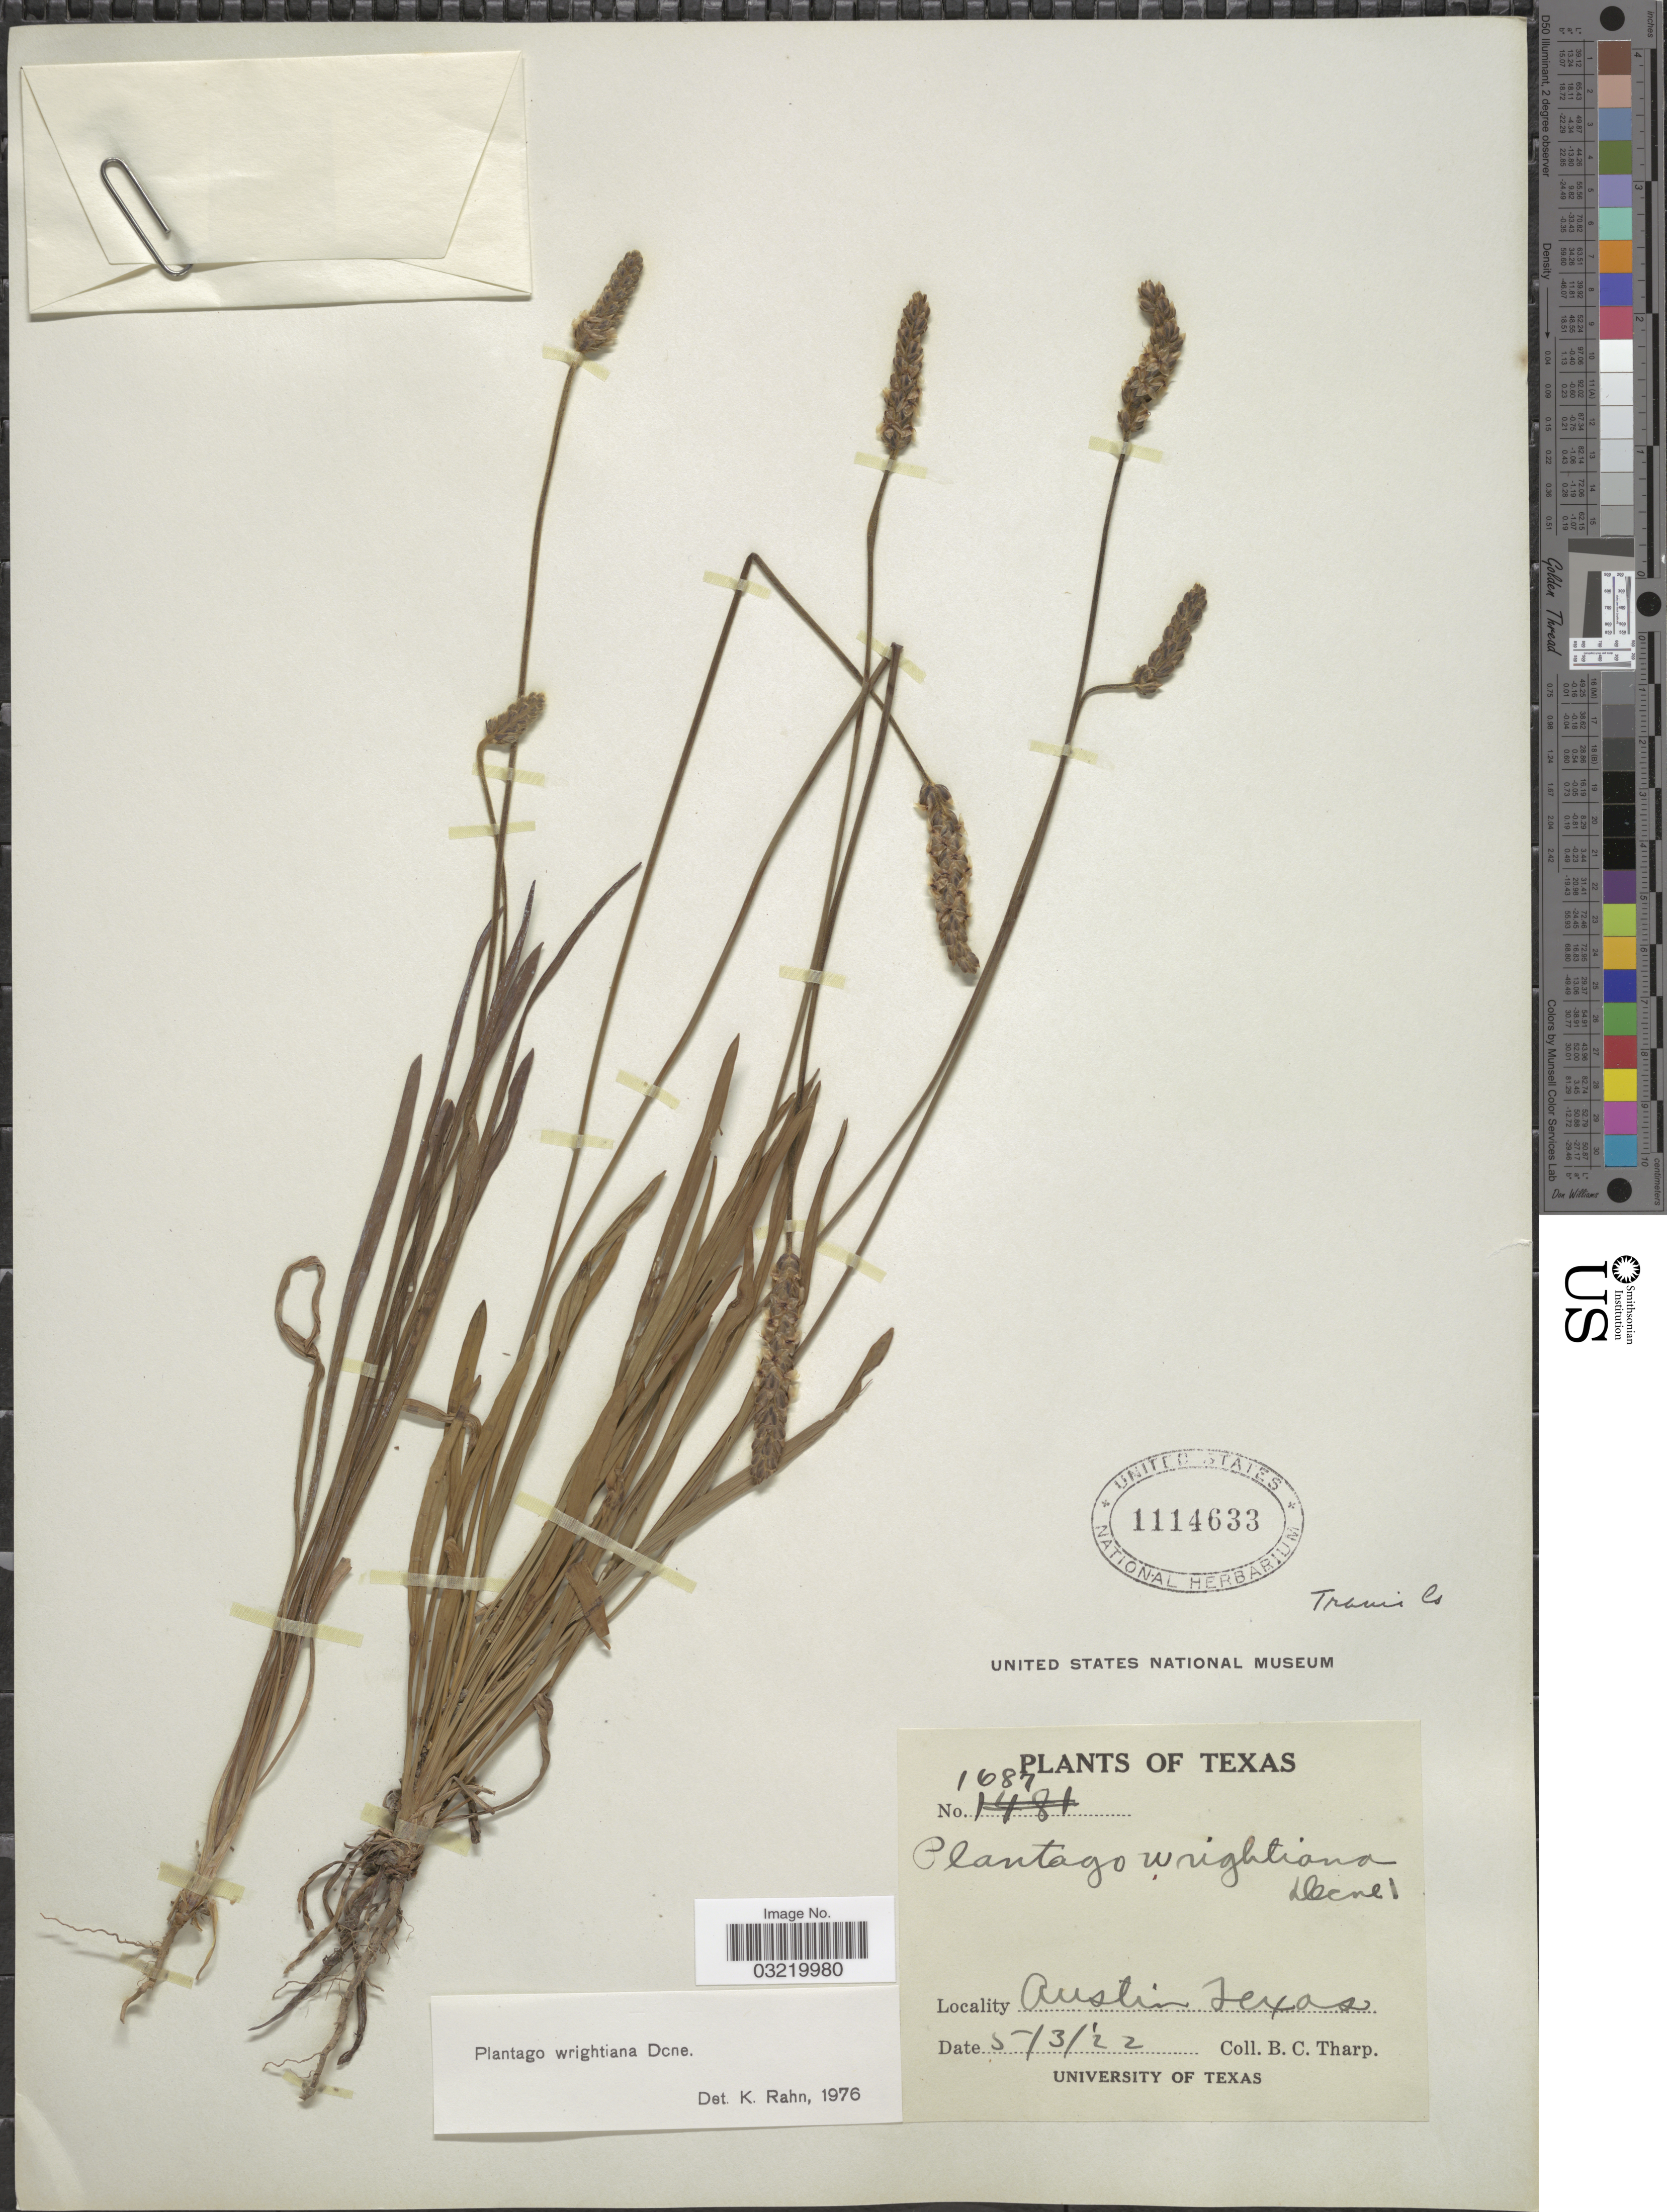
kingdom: Plantae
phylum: Tracheophyta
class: Magnoliopsida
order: Lamiales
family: Plantaginaceae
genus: Plantago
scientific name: Plantago wrightiana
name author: Decne. ex A. DC.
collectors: B. C. Tharp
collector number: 1687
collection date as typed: Transcribed d/m/y: 3/5/22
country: United States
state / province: Texas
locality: Travis Co. Austin.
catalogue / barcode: US 1114633